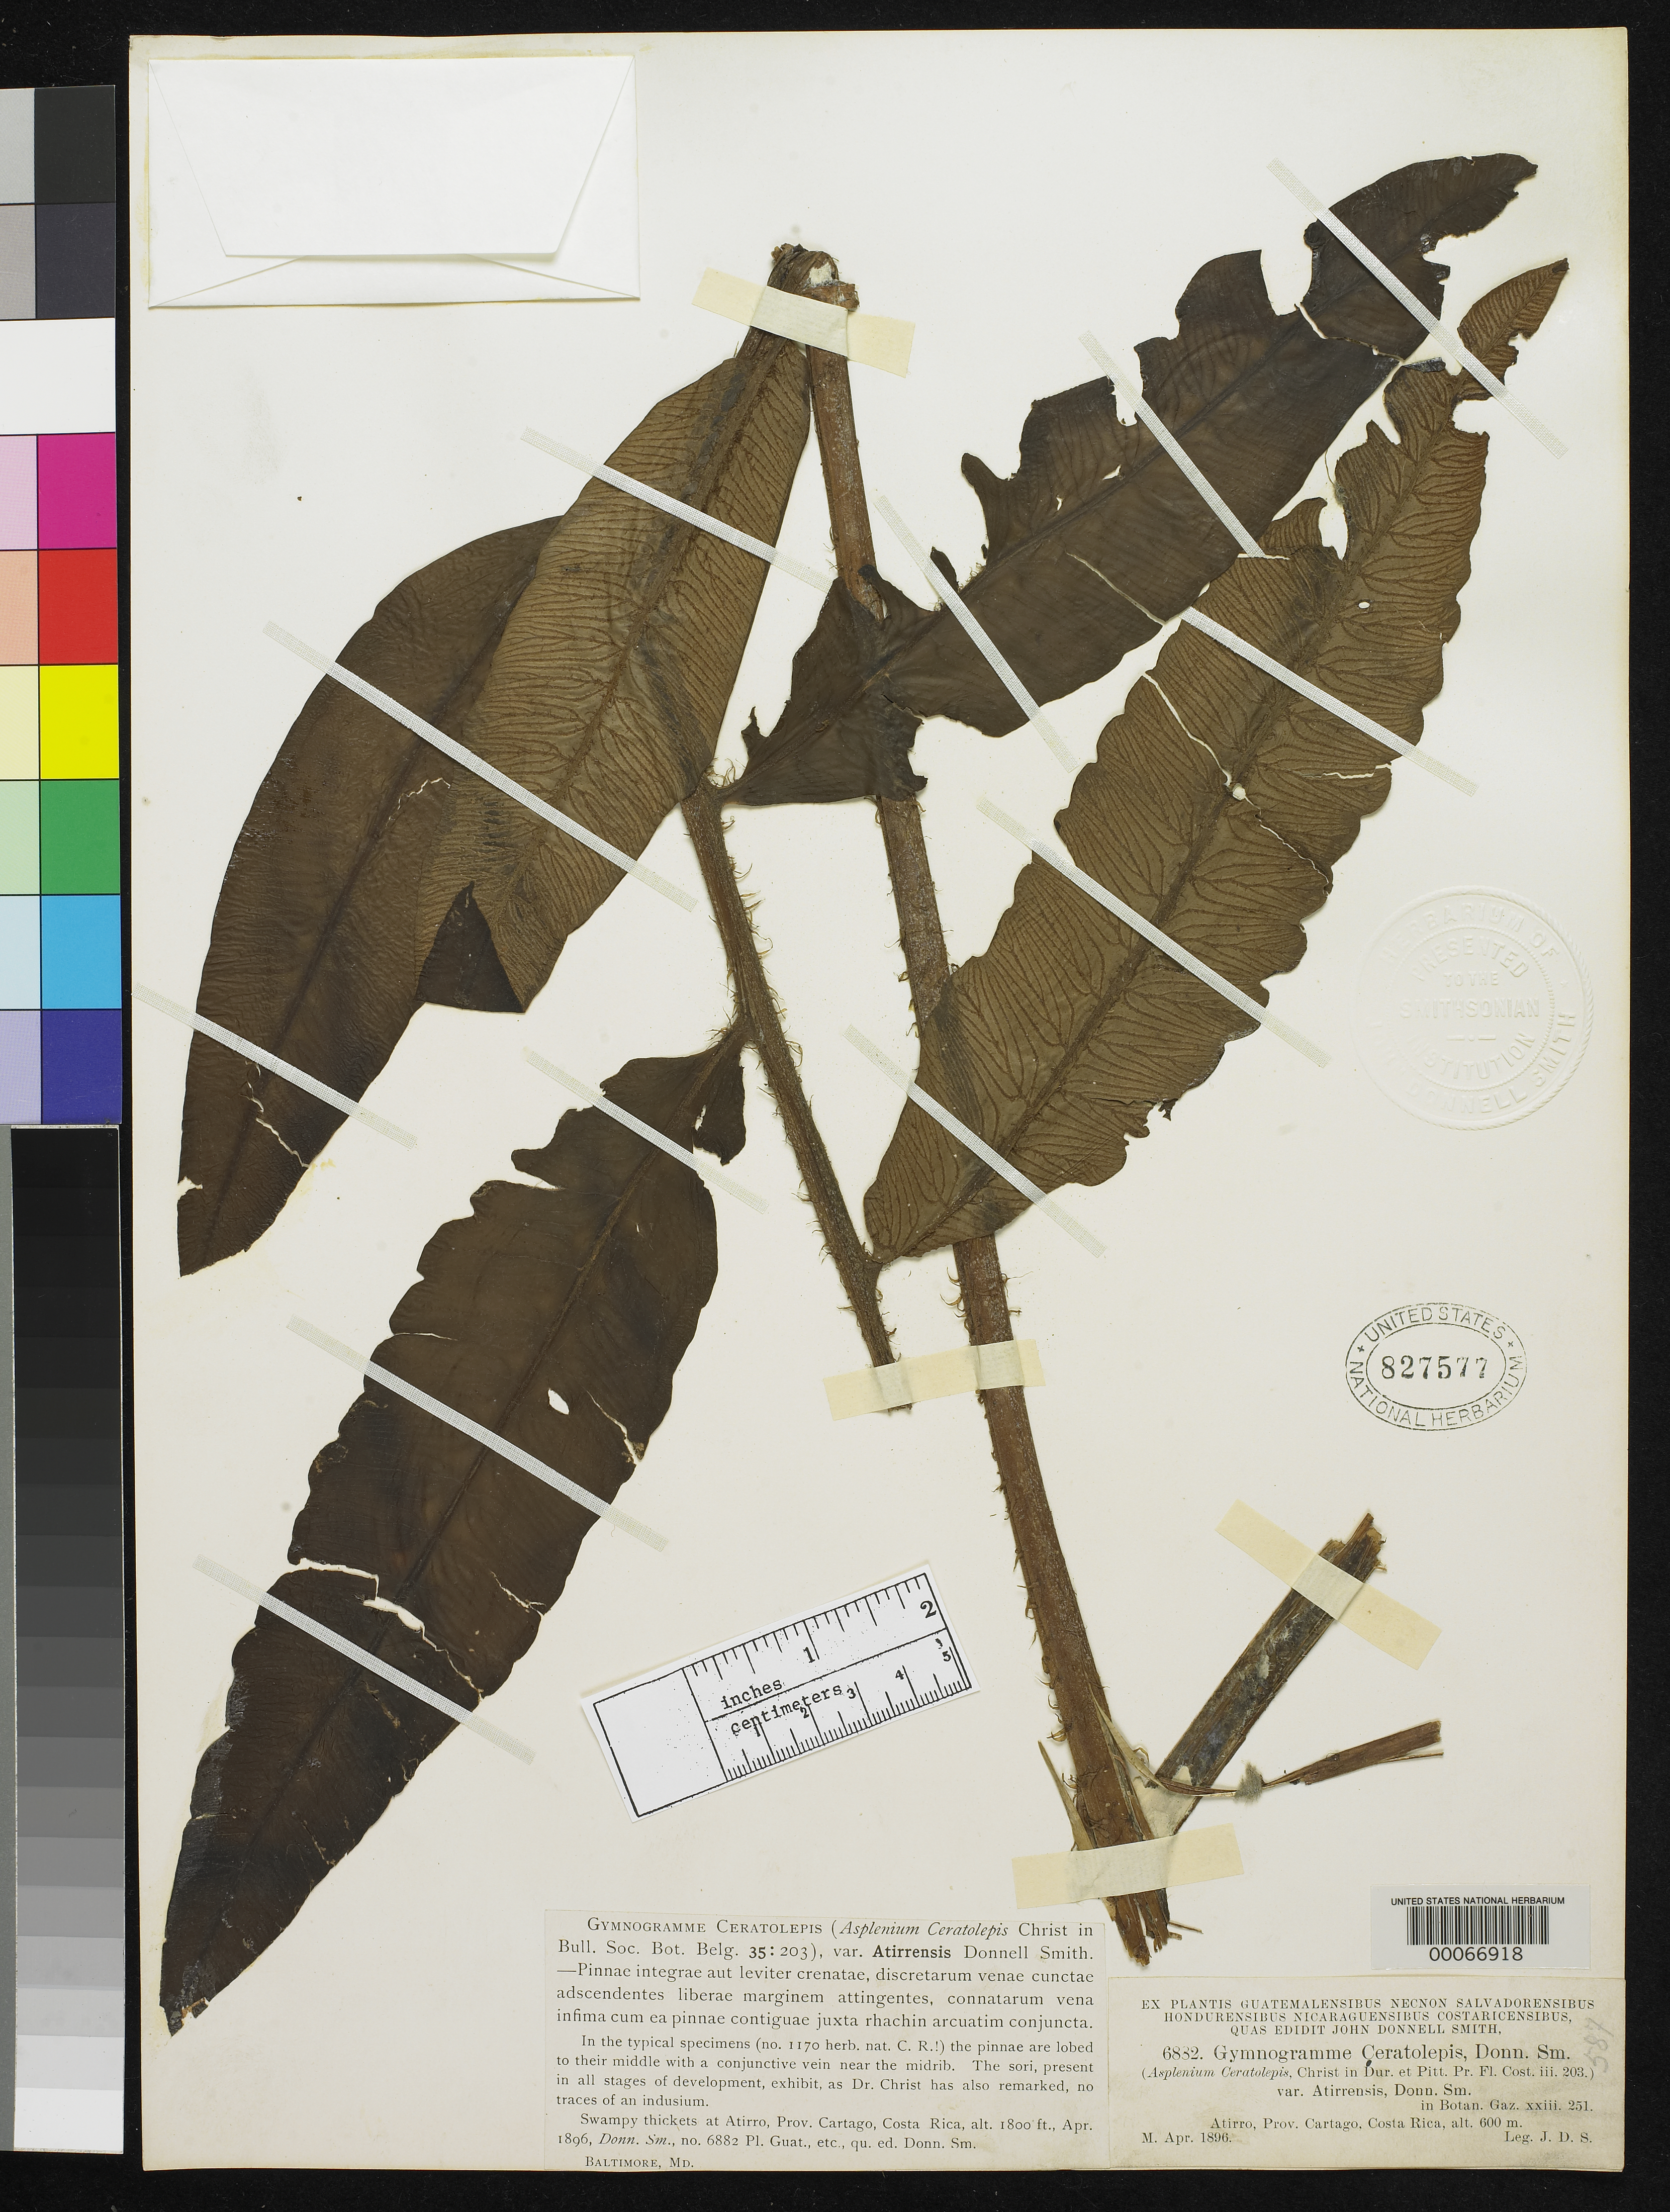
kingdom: Plantae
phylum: Tracheophyta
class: Polypodiopsida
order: Polypodiales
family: Pteridaceae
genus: Gymnogramma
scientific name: Gymnogramma ceratolepis var. atirrensis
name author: Donn. Sm.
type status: Holotype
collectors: J. Donnell Smith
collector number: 6882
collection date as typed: Apr 1896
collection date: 1896-04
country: Costa Rica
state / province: Cartago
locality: Atirro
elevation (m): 600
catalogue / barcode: US 827577